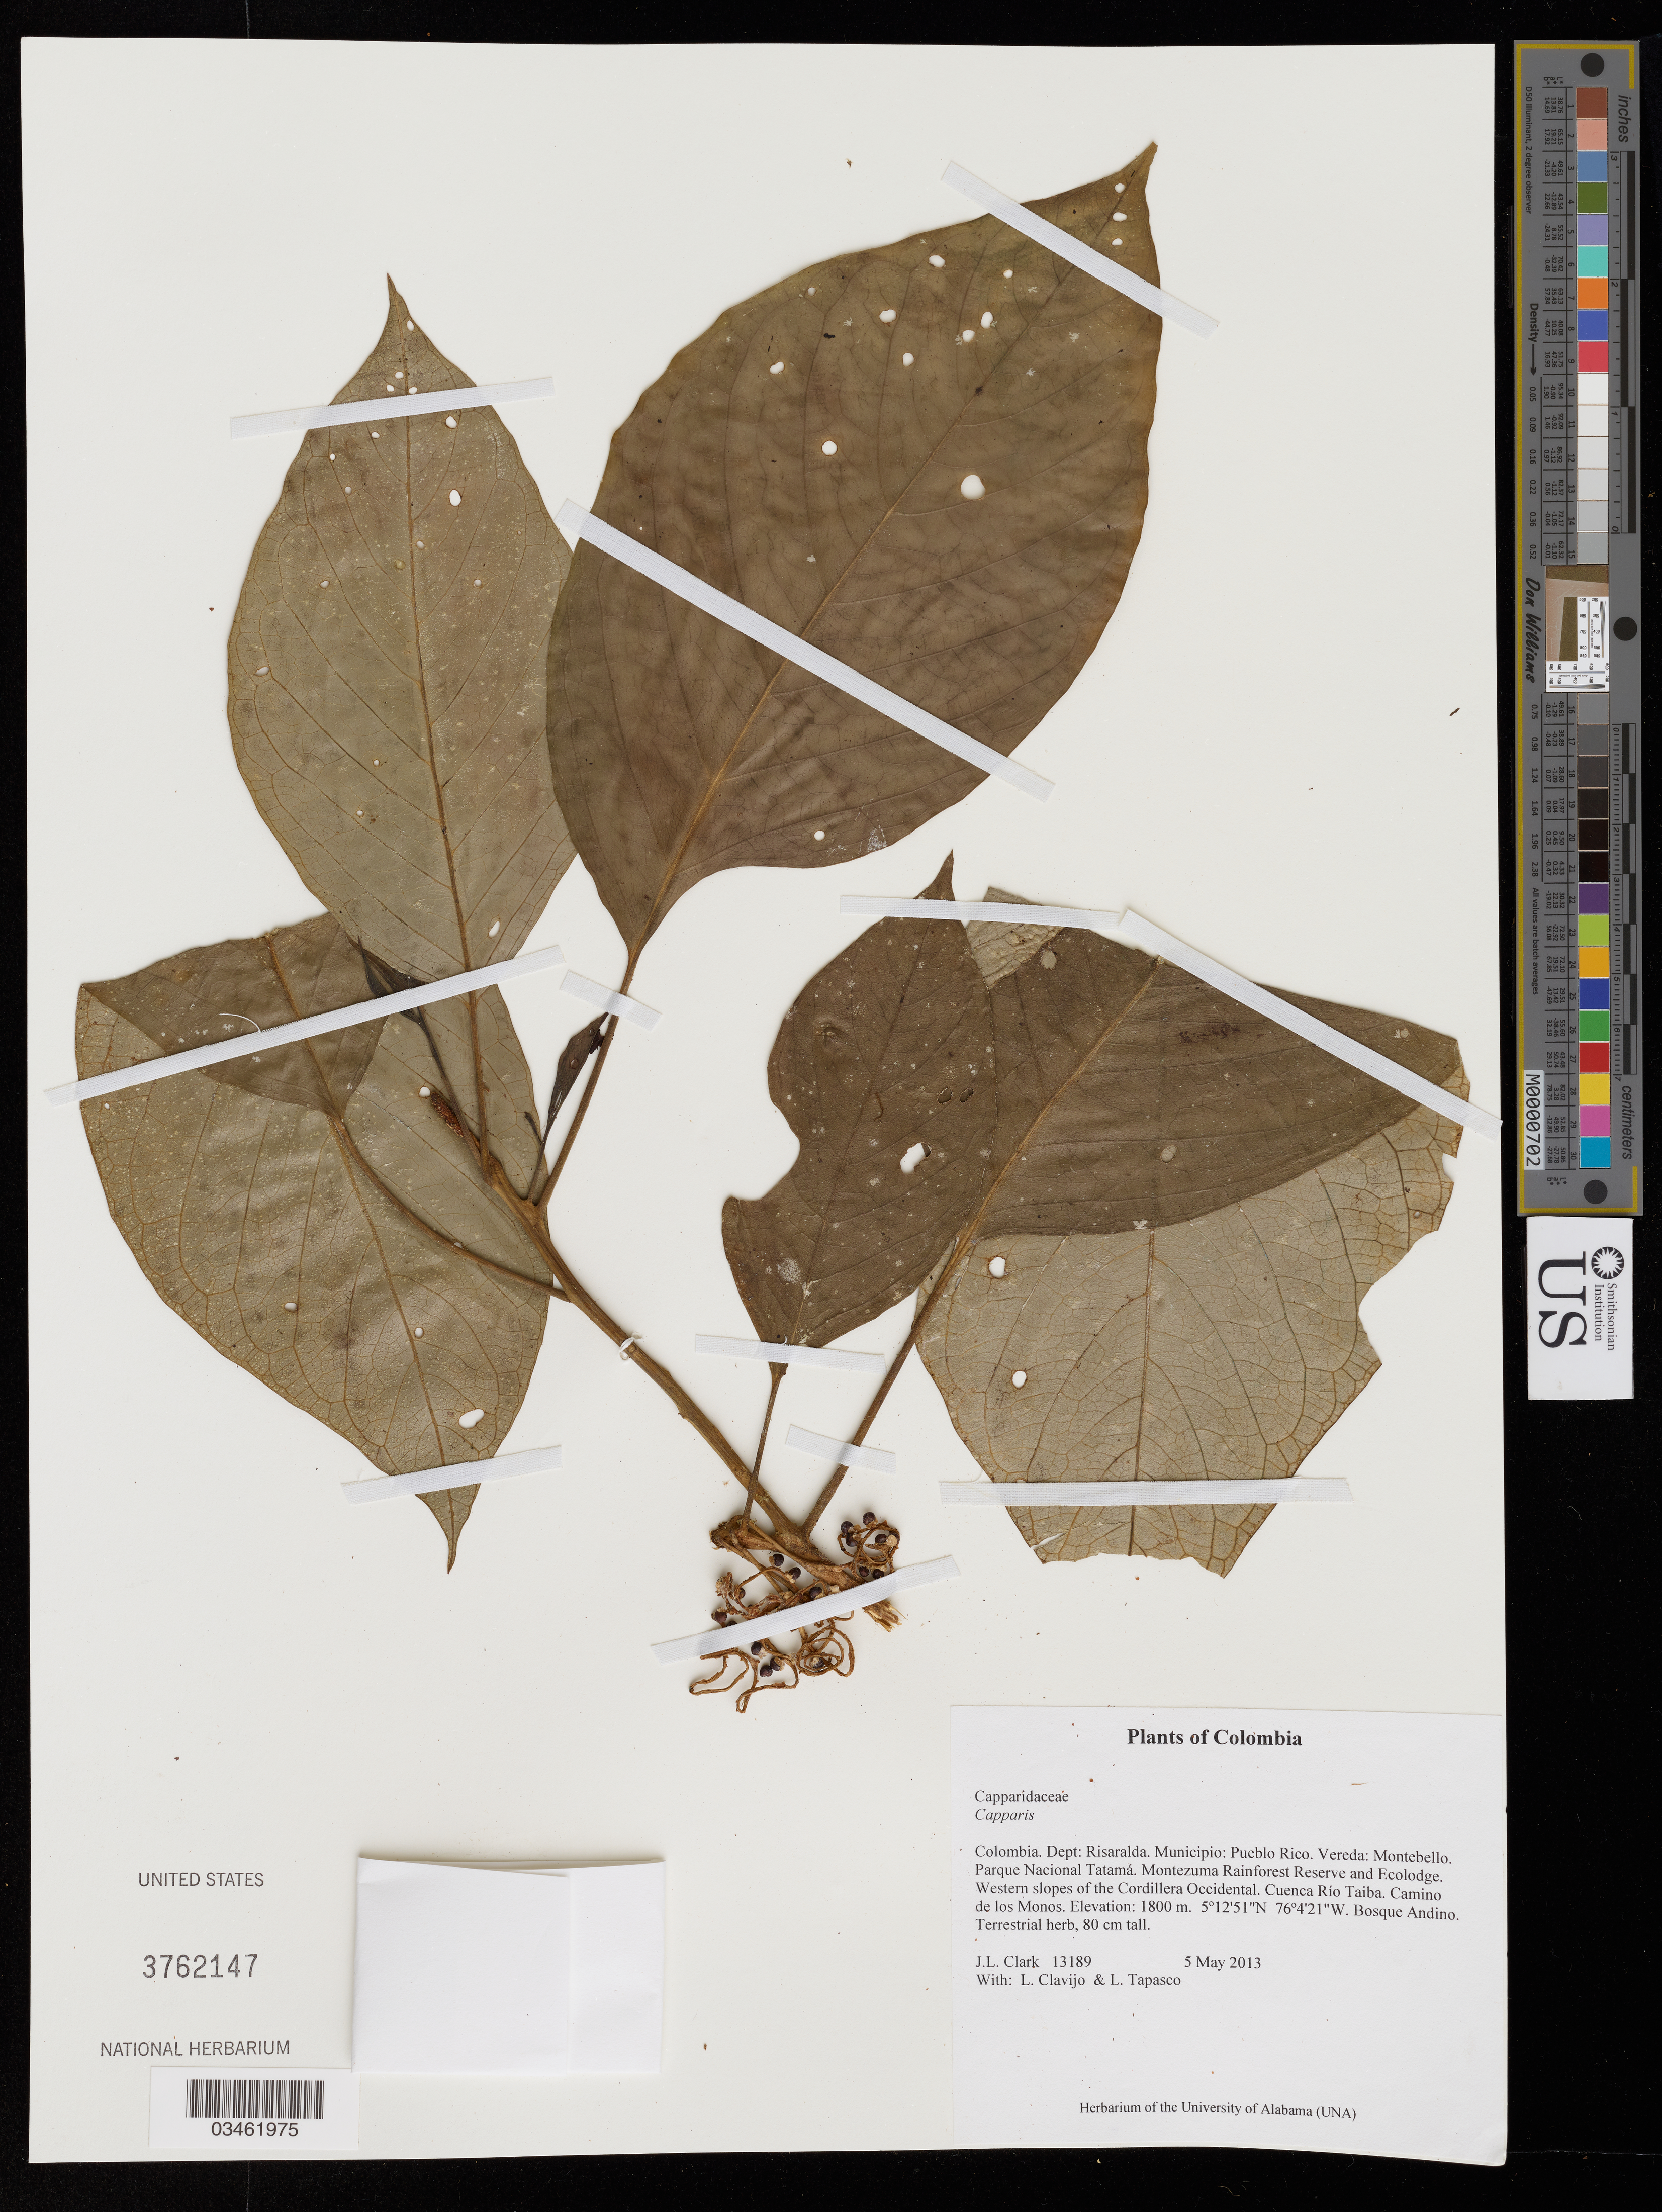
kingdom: Plantae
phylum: Tracheophyta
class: Magnoliopsida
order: Brassicales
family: Capparaceae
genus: Capparis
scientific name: Capparis sp.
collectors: J. L. Clark, L. Clavijo & L. Tapasco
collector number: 13189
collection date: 2013-05-05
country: Colombia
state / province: Risaralda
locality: Dept: Risaralda. Municipio: Pueblo Rico. Vereda: Montebello. Parque Nacional Tatamá. Montezuma Rainforest Reserve and Ecolodge. Western slopes of the Cordillera Occidental. Cuenca Río Taiba. Camino de los Monos.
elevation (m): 1800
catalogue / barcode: US 3762147